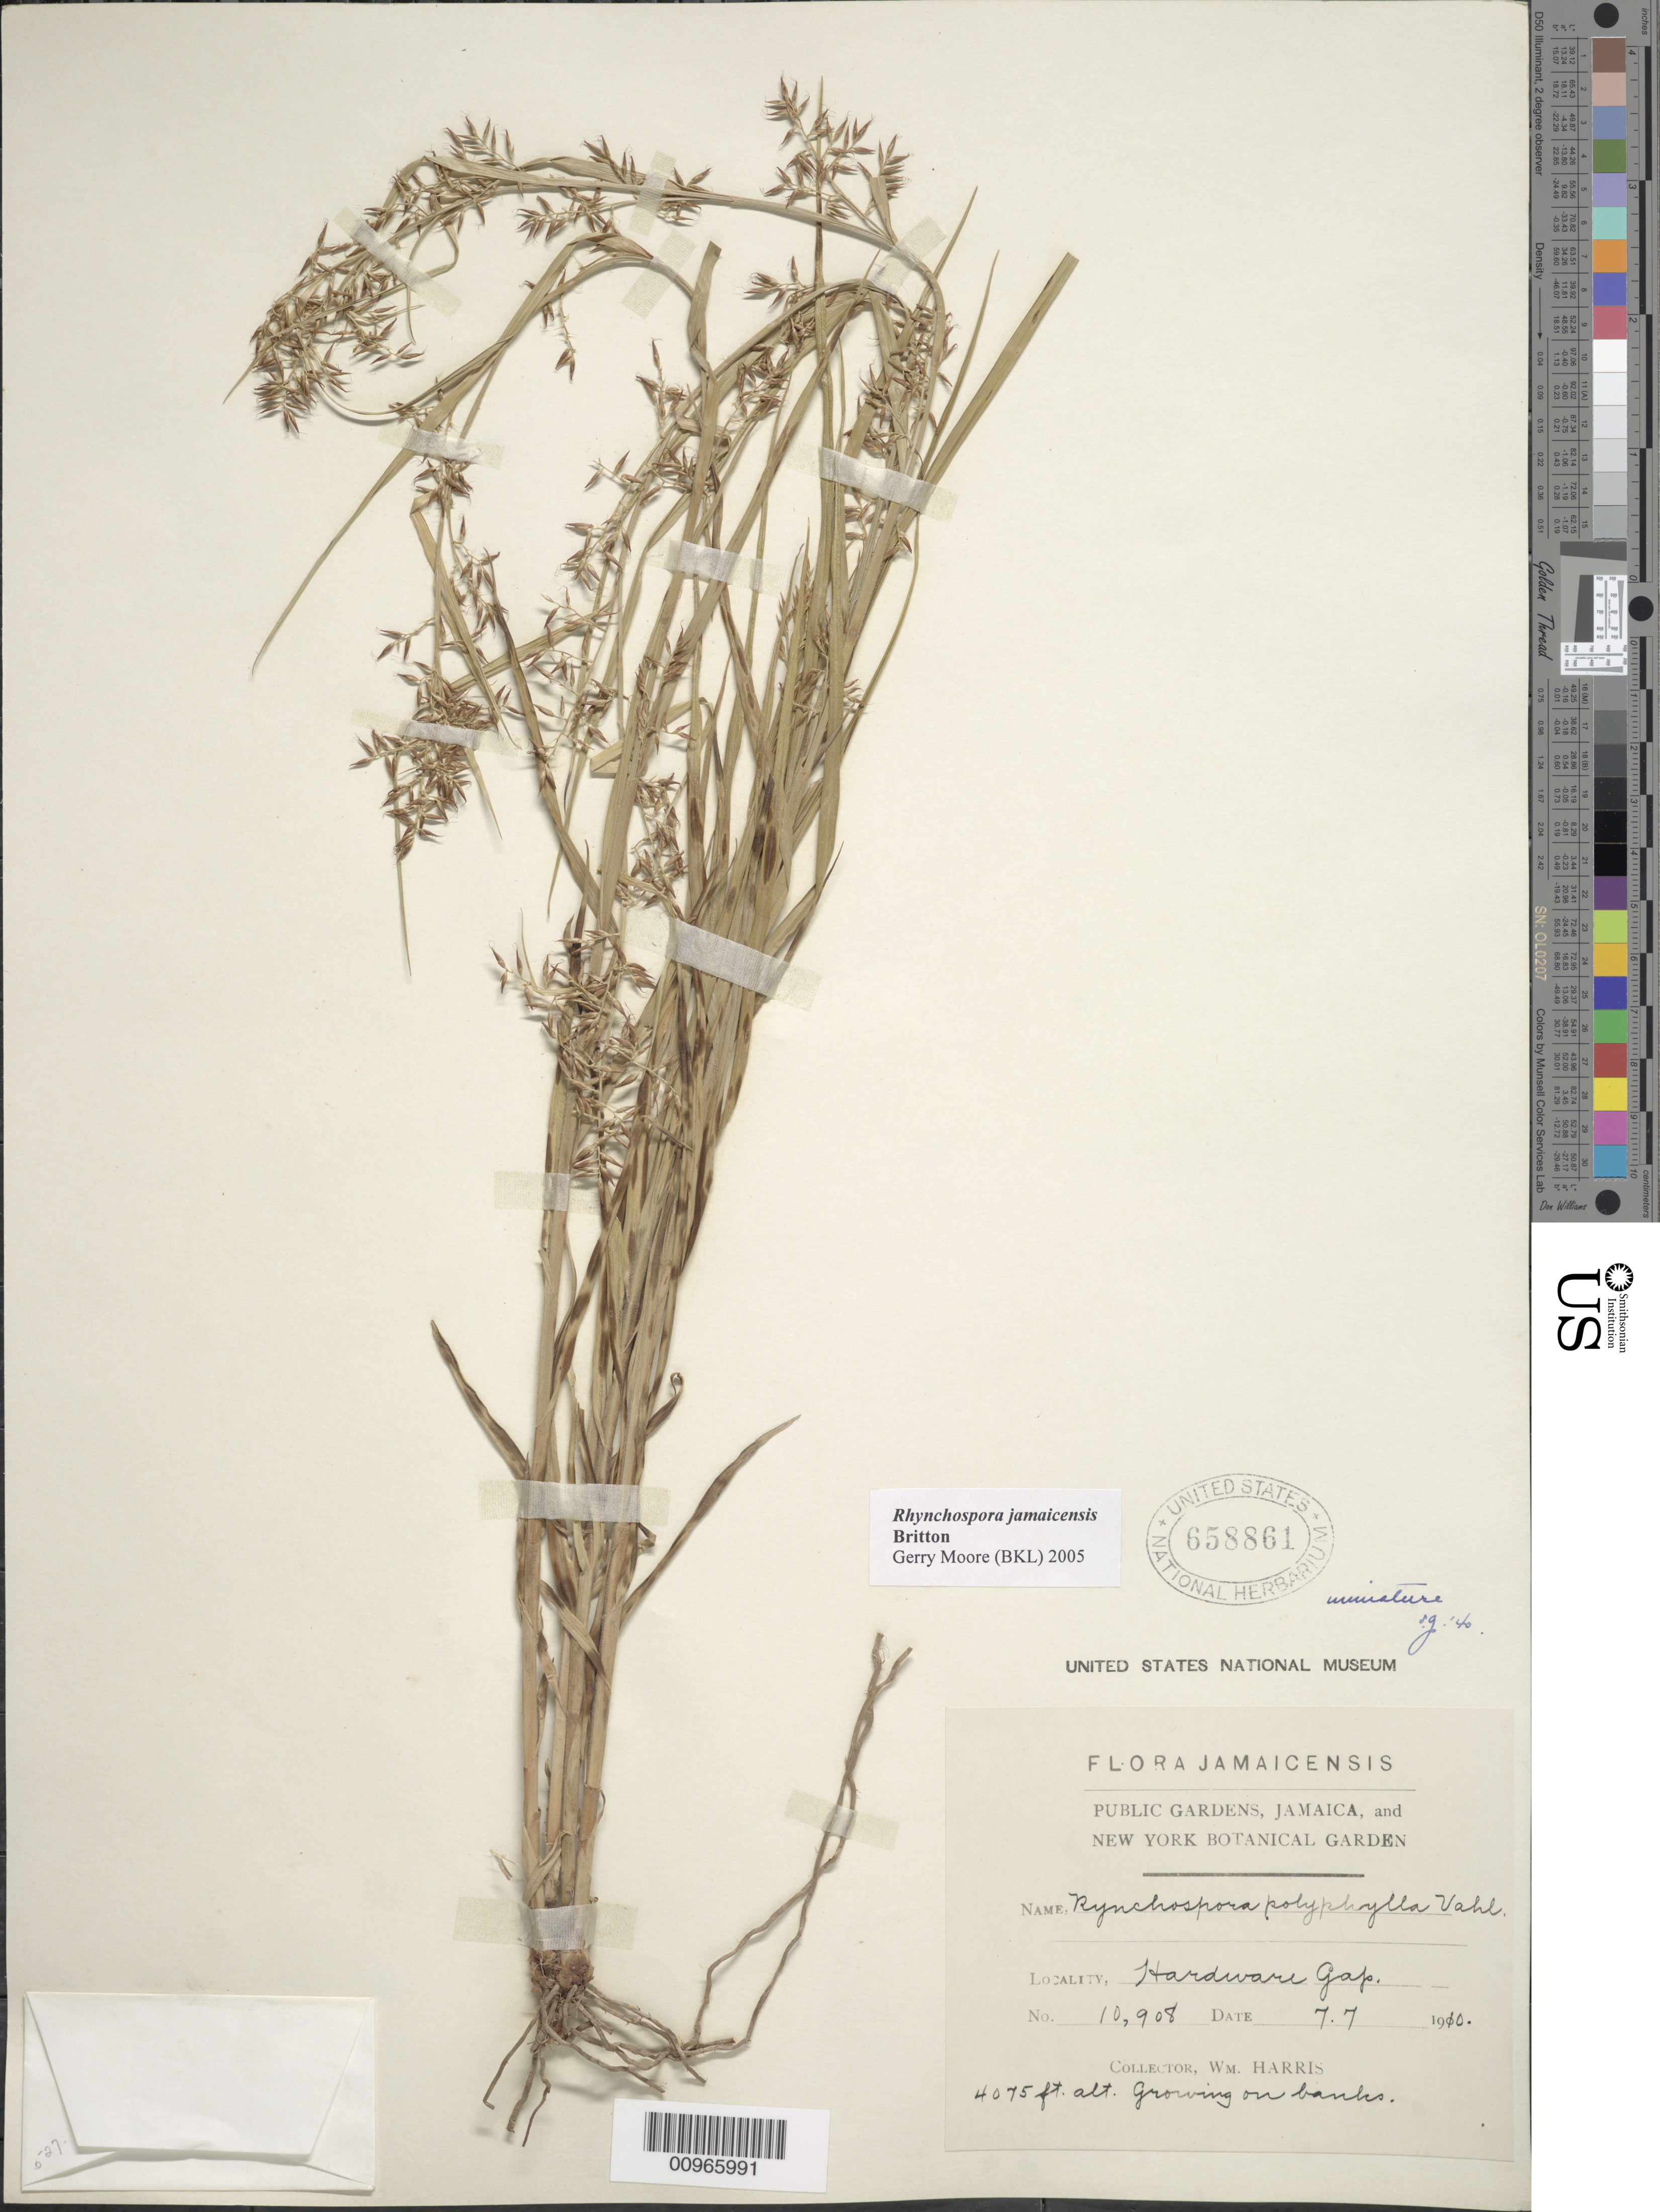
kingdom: Plantae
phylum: Tracheophyta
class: Liliopsida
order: Poales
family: Cyperaceae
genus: Rhynchospora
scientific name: Rhynchospora jamaicensis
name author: Britton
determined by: Moore, G.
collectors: W. H. Harris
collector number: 10908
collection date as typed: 07 Jul 1910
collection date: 1910-07-07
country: Jamaica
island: Jamaica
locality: Hardware Gap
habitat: Growing on banks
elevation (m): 1242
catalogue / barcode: US 658861